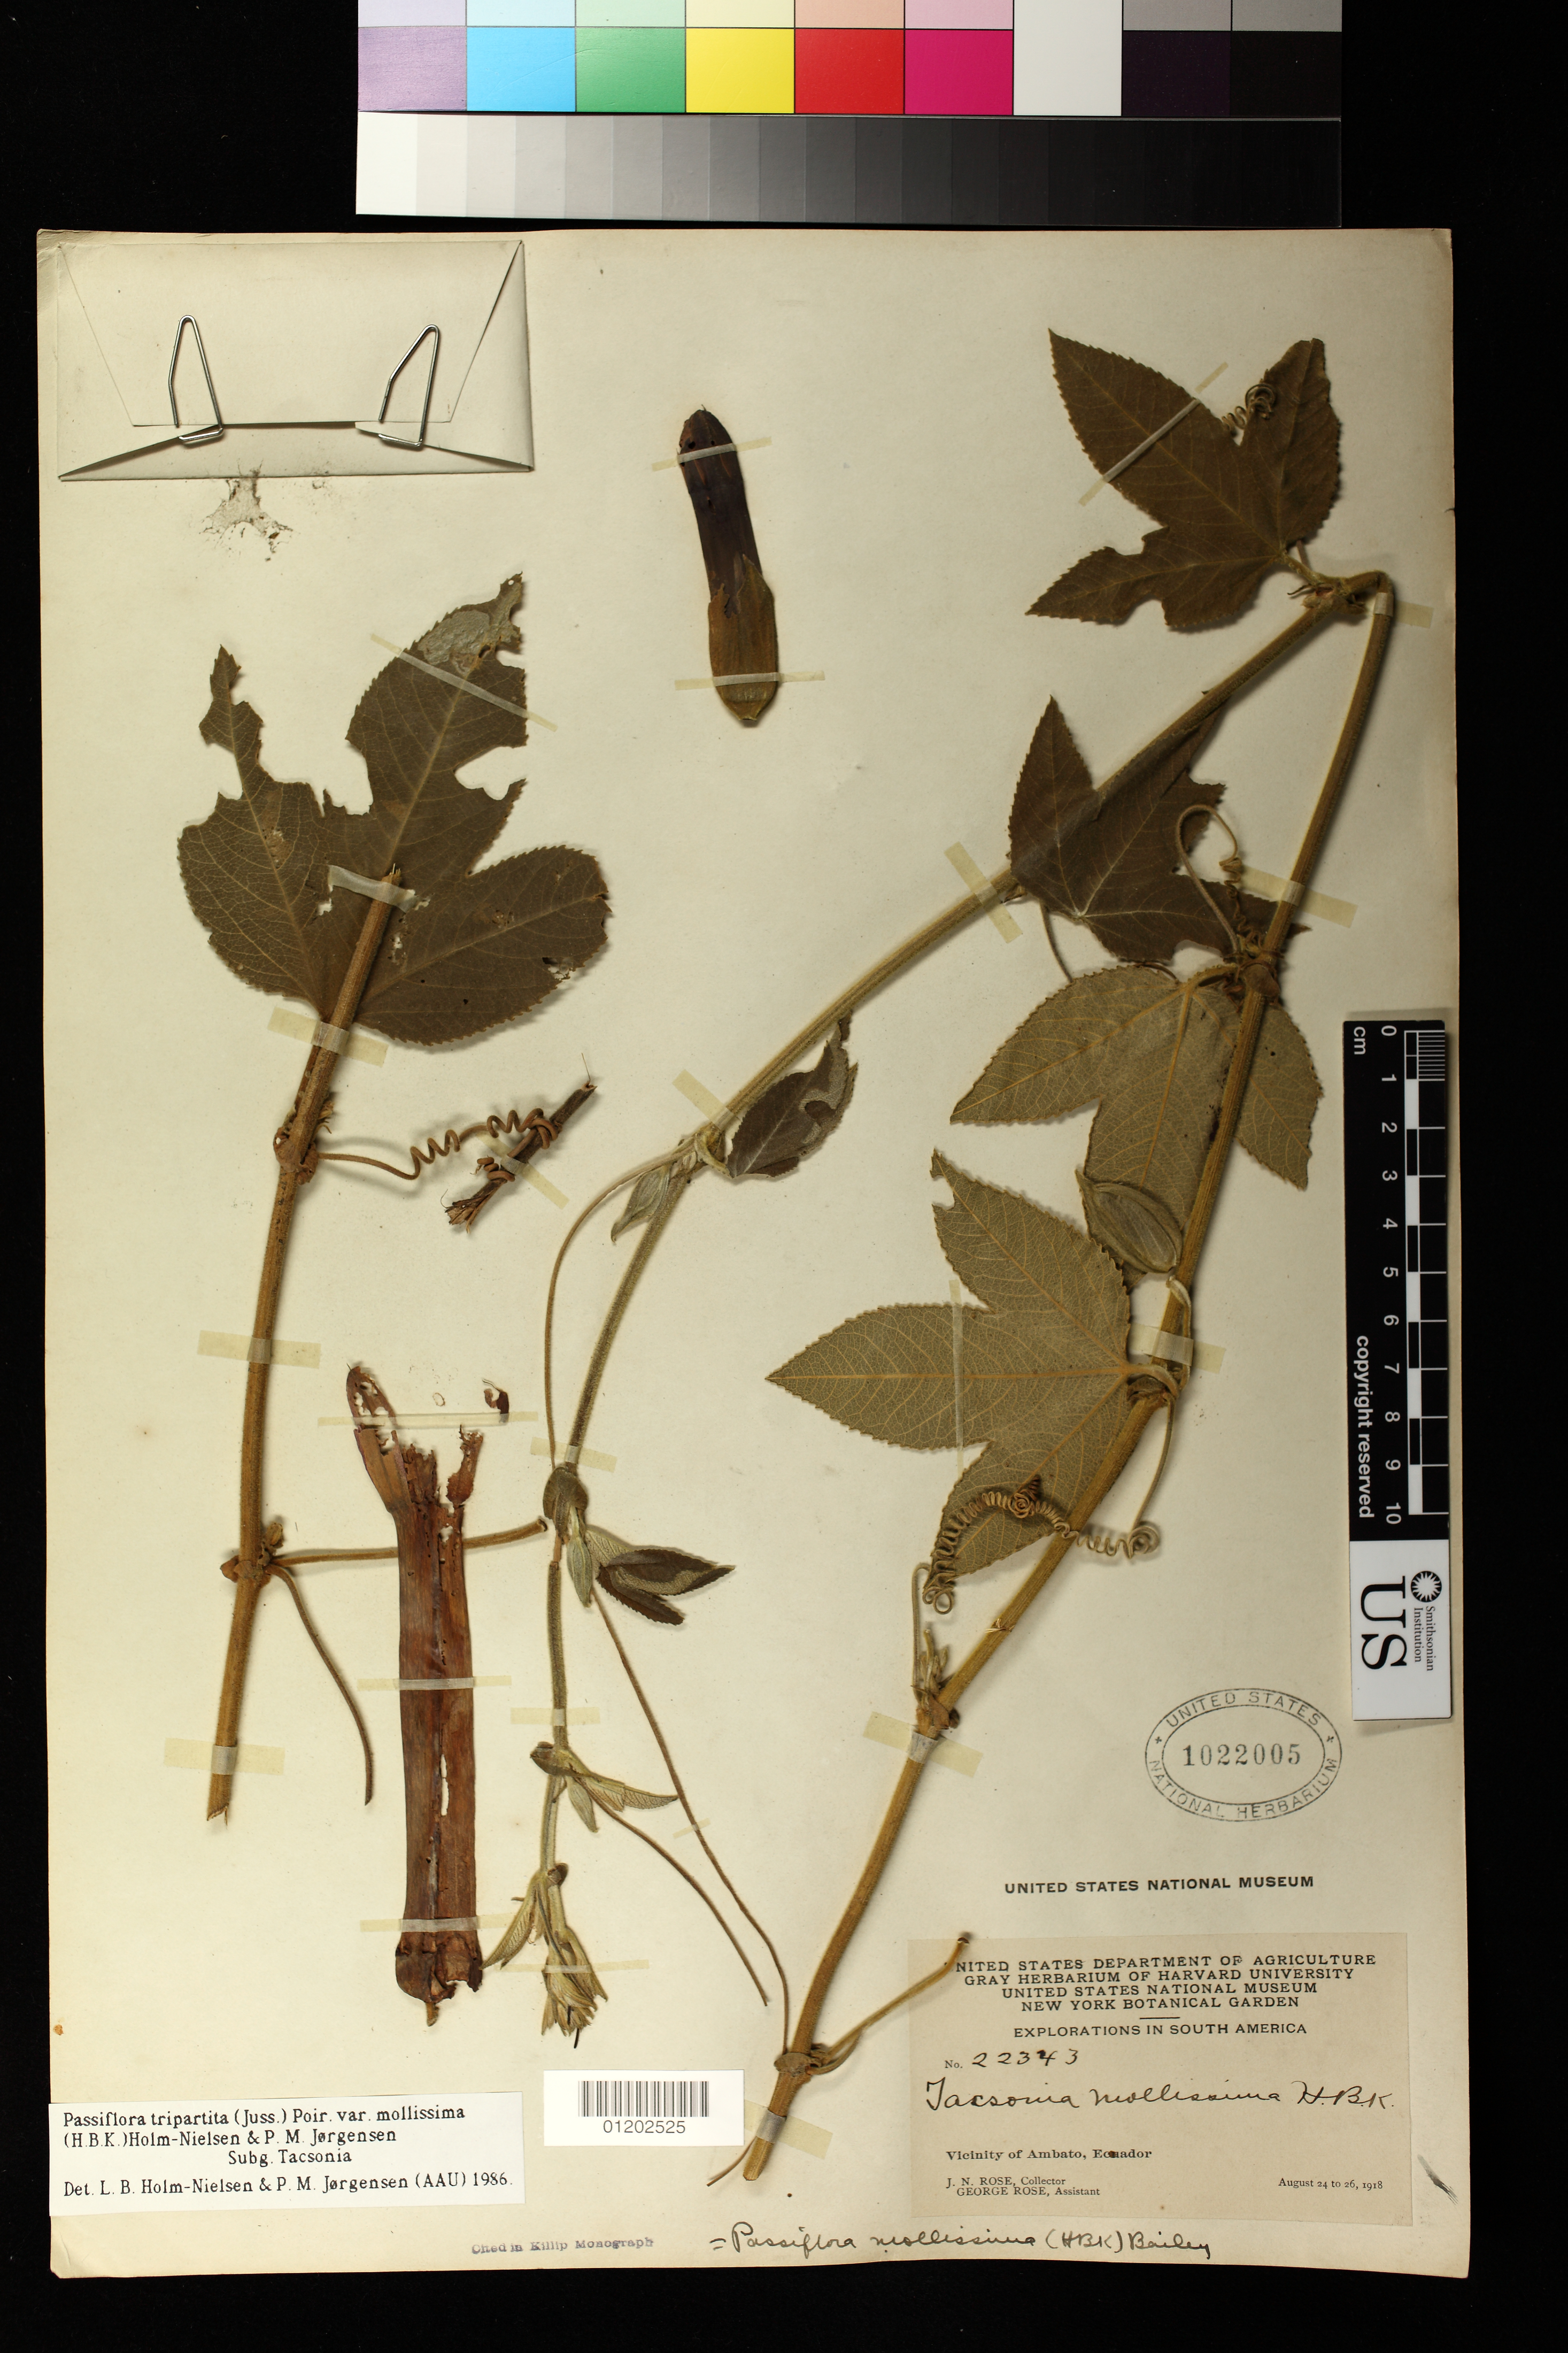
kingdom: Plantae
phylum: Tracheophyta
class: Magnoliopsida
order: Malpighiales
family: Passifloraceae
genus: Passiflora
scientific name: Passiflora mollissima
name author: (Kunth) L.H. Bailey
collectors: J. N. Rose & G. Rose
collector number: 22343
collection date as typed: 24 Aug 1918 to 26 Aug 1918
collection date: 1918-08-24/1918-08-26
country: Ecuador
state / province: Tungurahua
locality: Ambato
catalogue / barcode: US 1022005